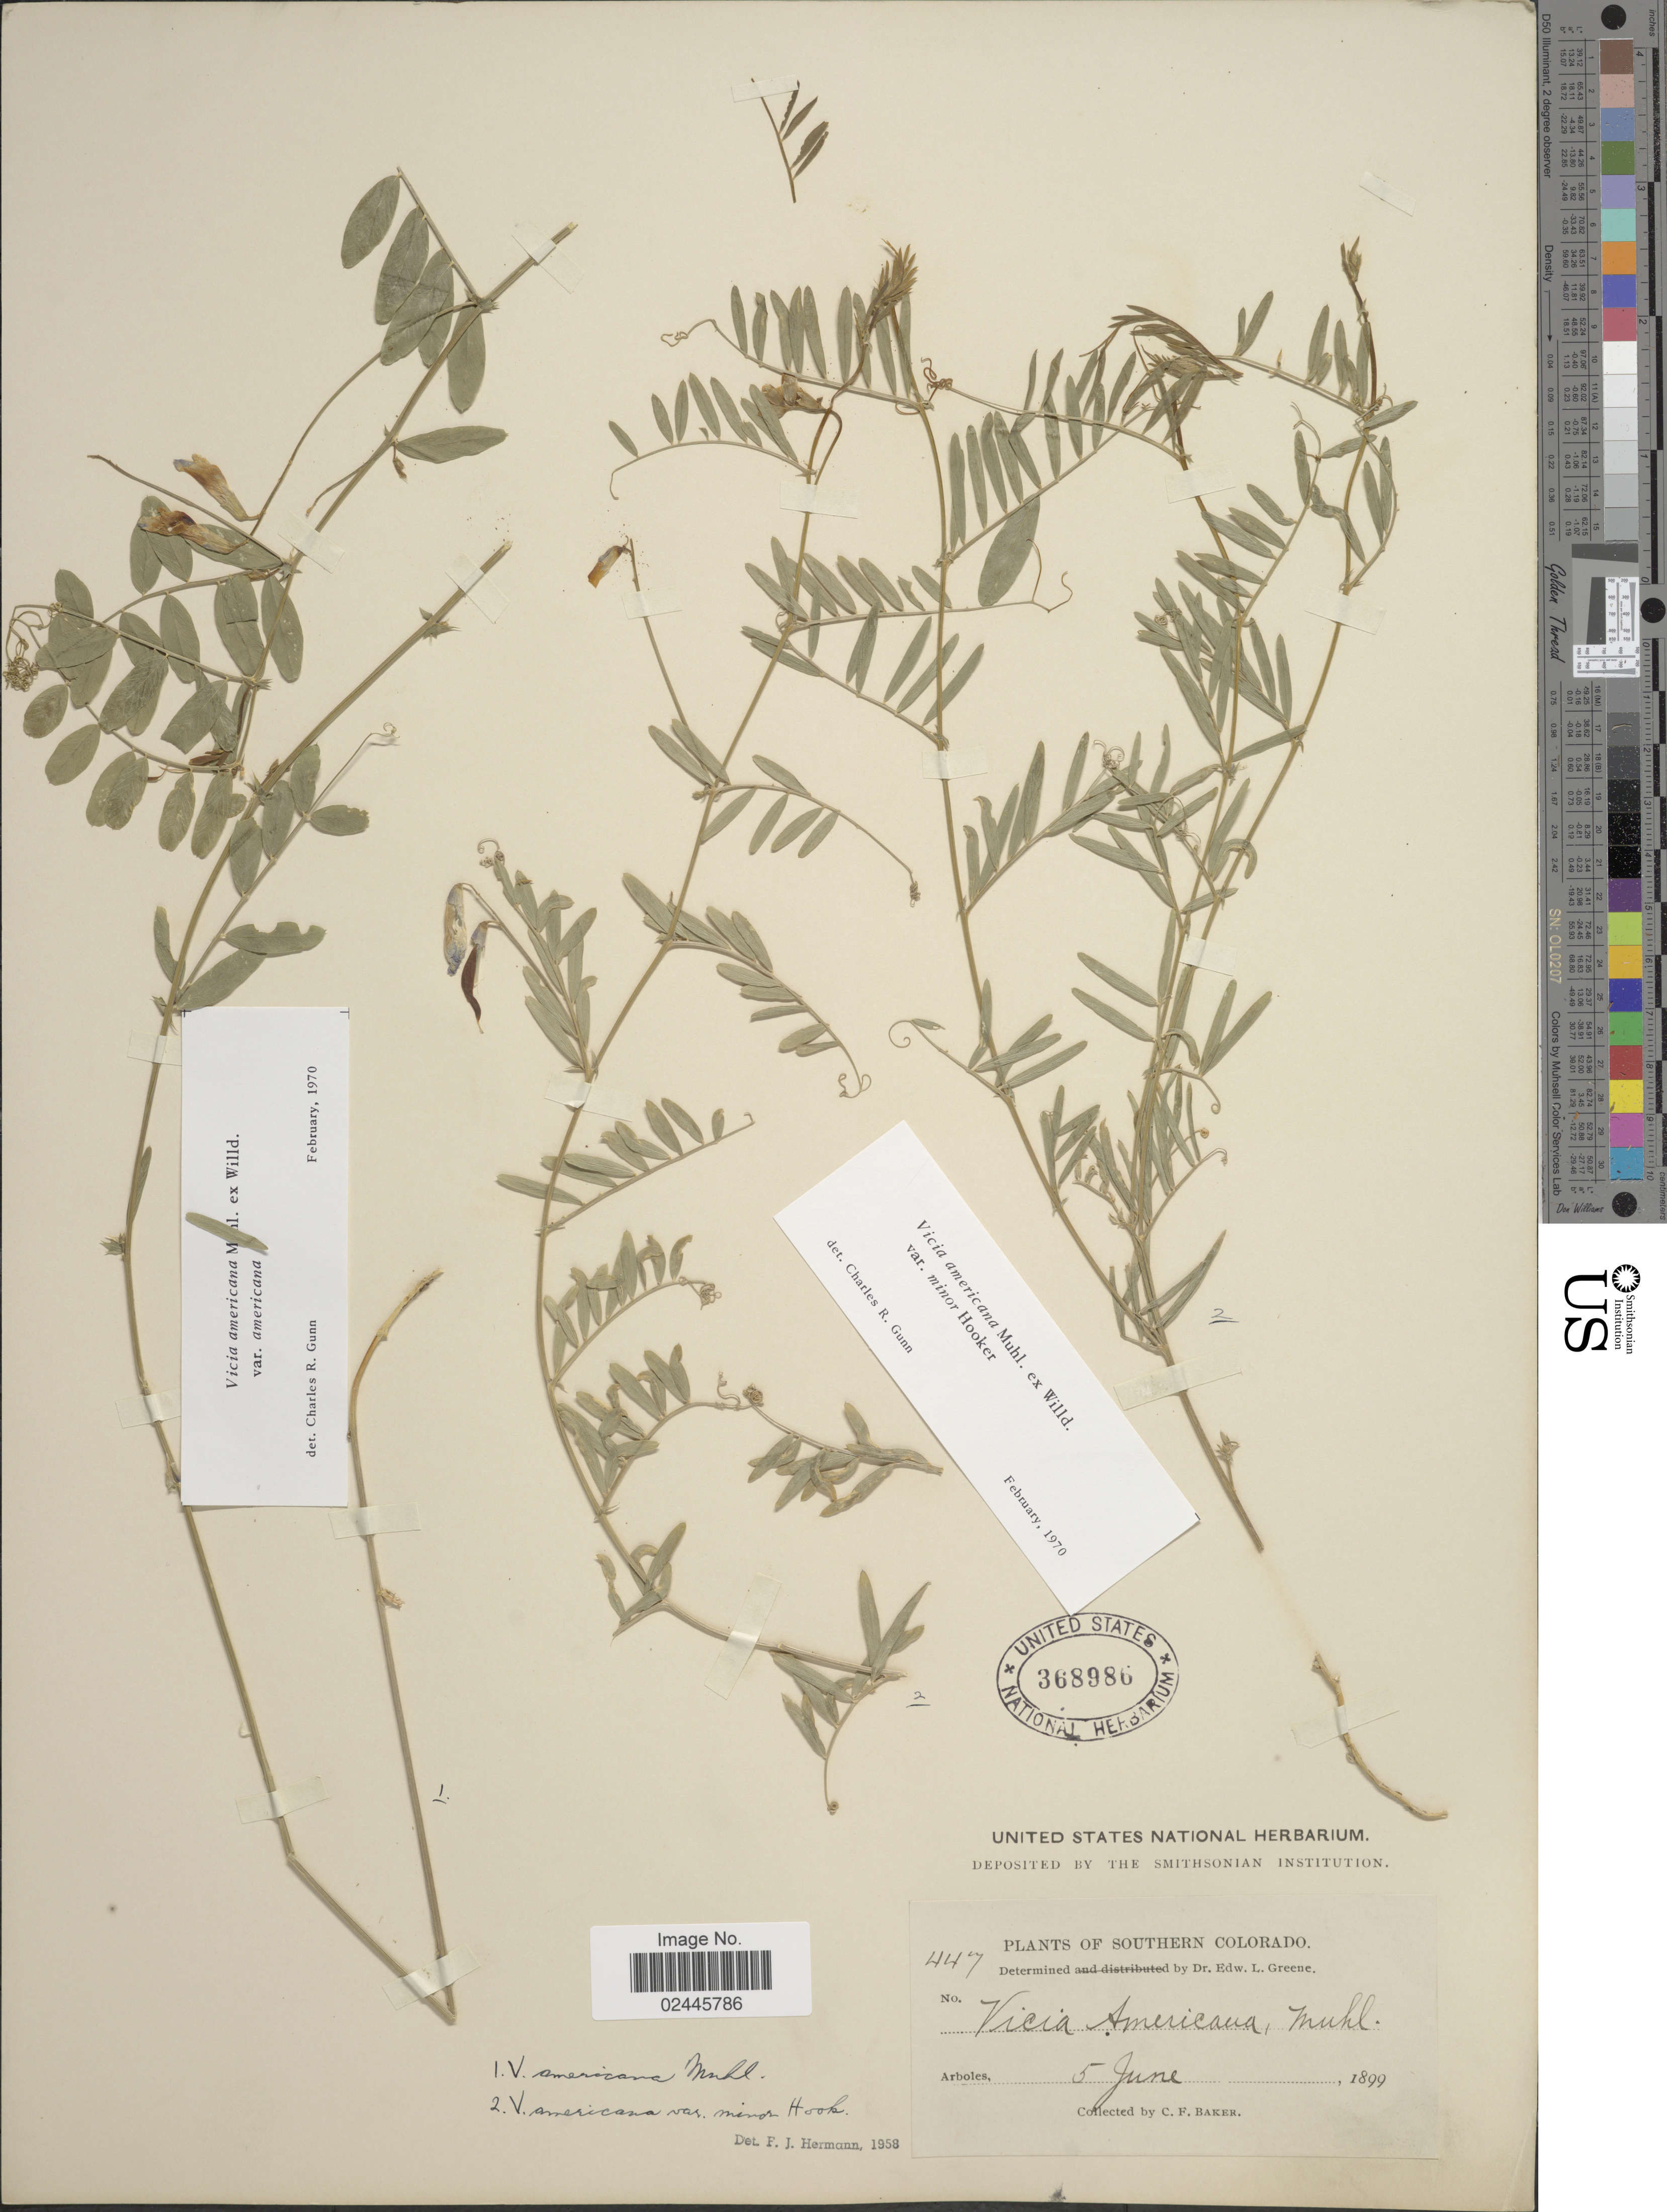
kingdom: Plantae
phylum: Tracheophyta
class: Magnoliopsida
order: Fabales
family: Fabaceae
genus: Vicia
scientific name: Vicia americana var. minor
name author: Hook.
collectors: C. F. Baker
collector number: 447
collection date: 1899-06-05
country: United States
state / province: Colorado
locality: Southern Colorado.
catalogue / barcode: US 368986